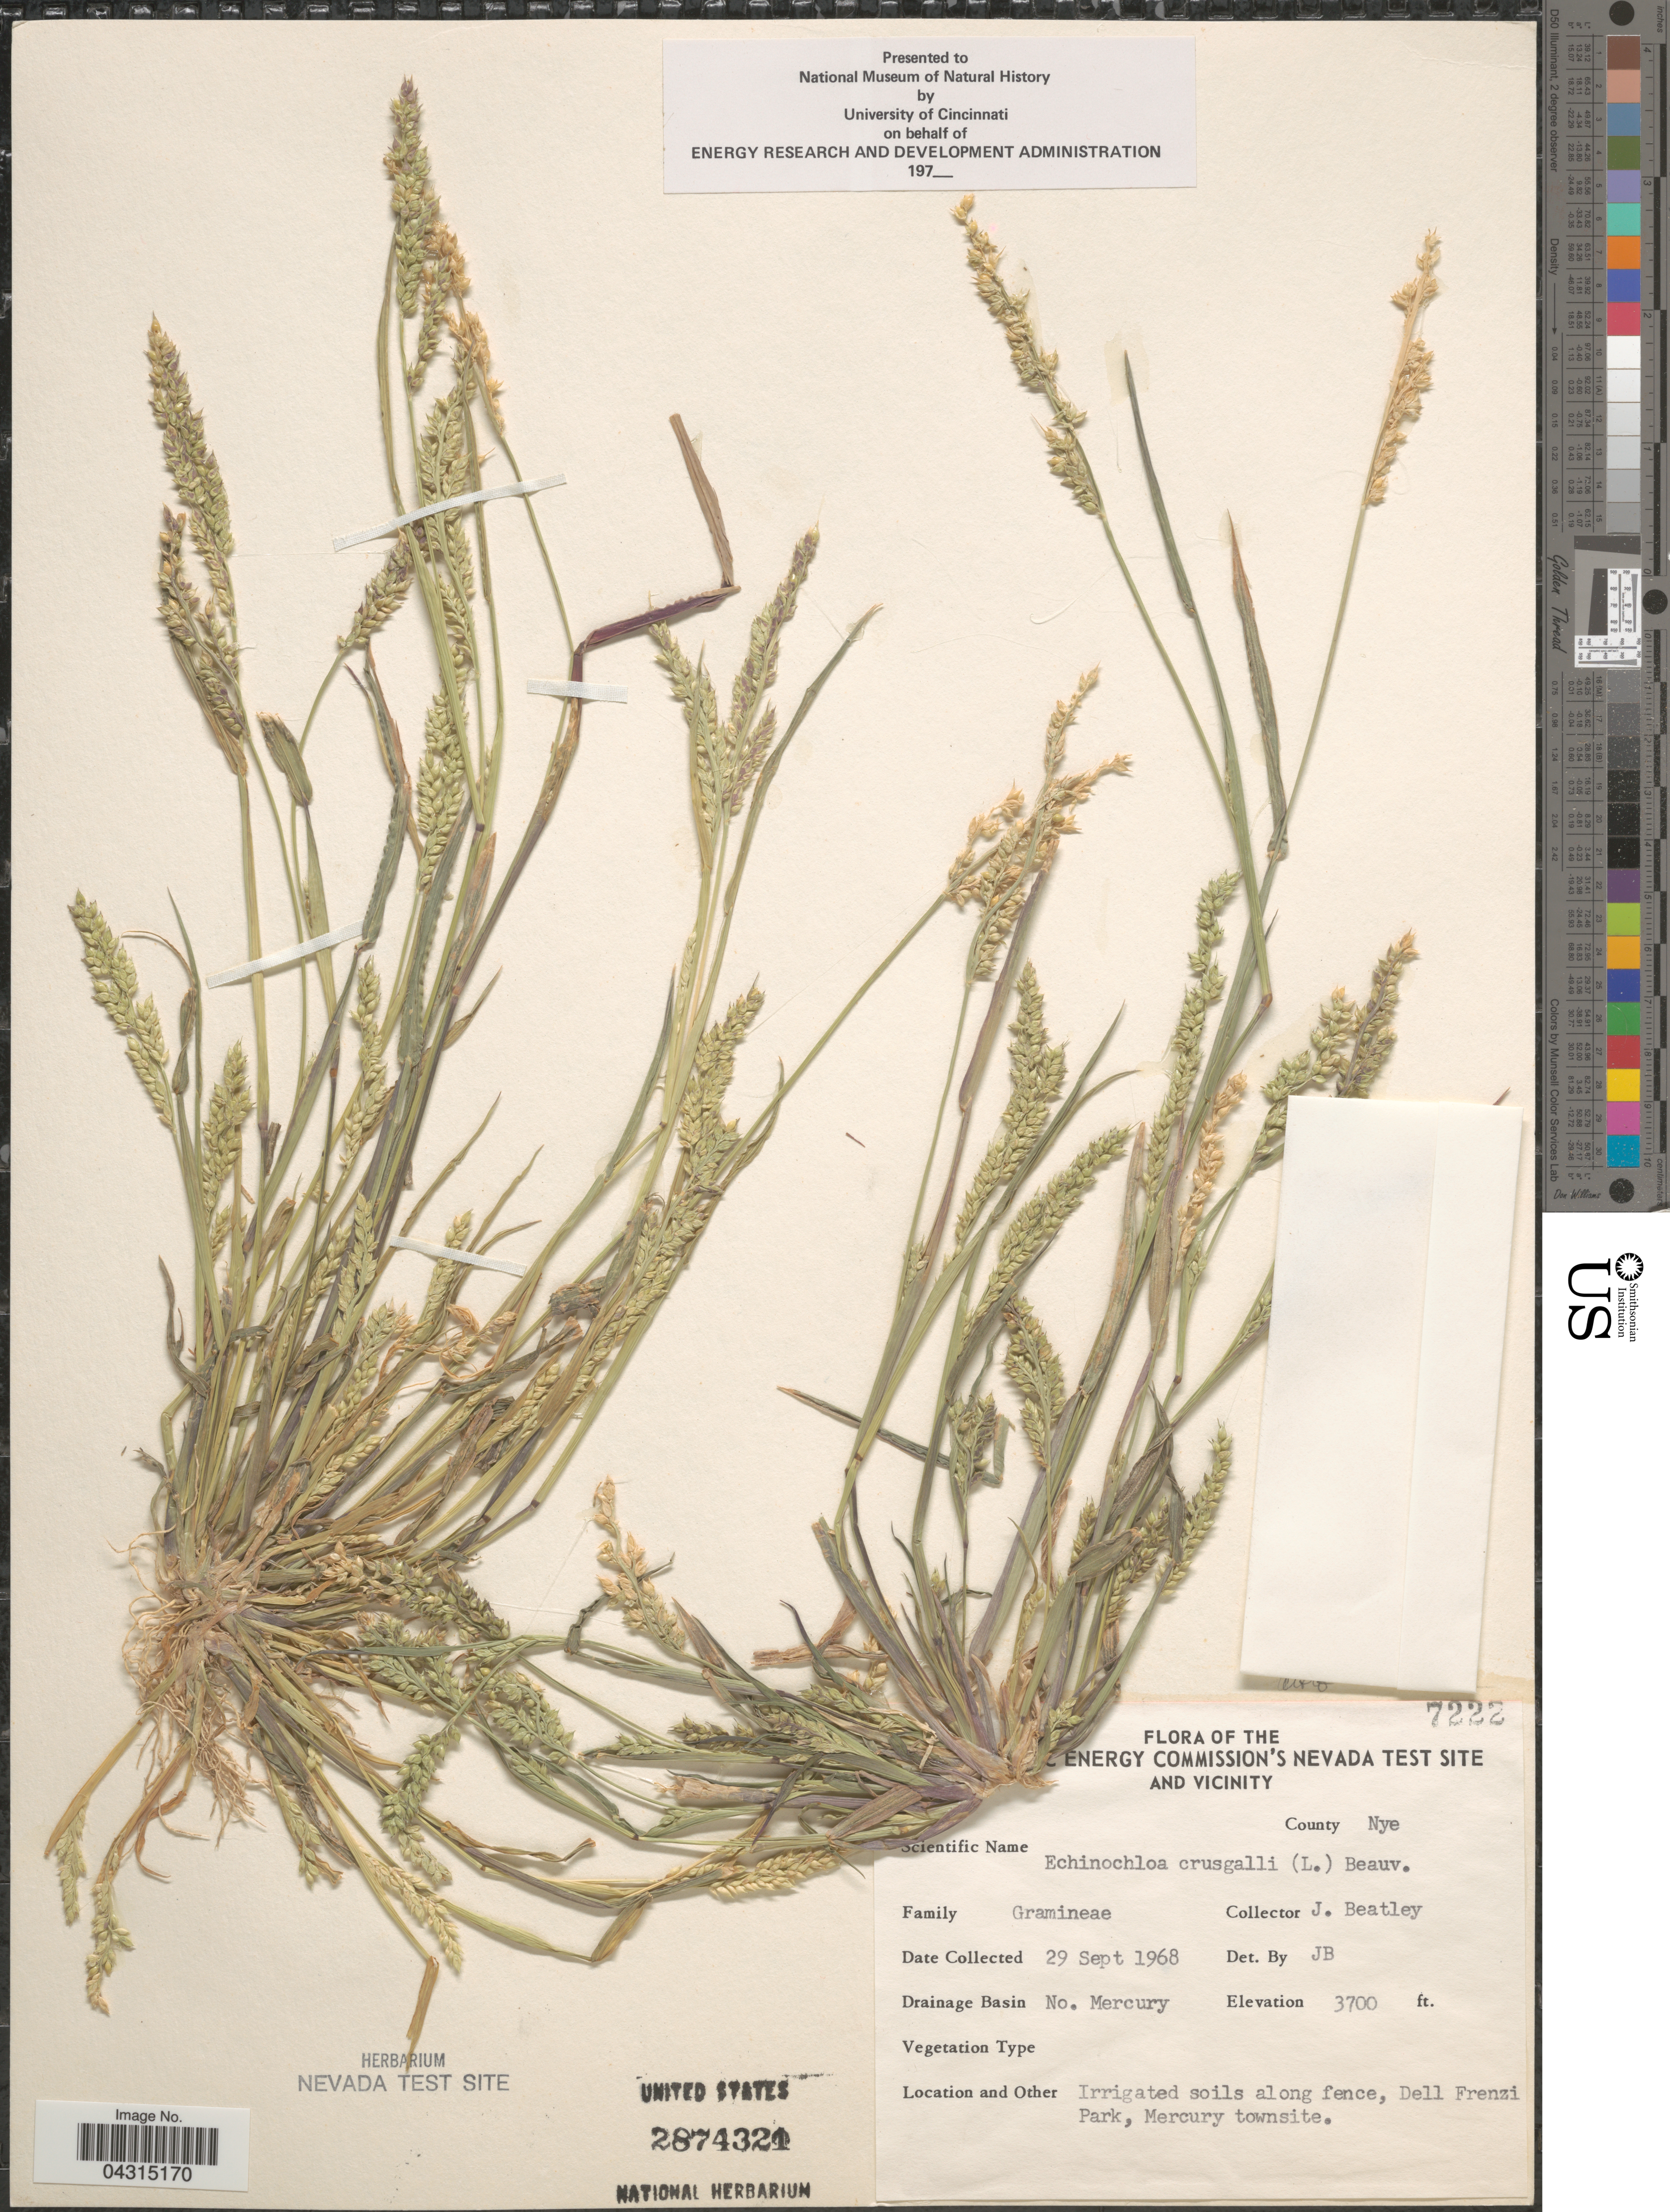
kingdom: Plantae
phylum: Tracheophyta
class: Liliopsida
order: Poales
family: Poaceae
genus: Echinochloa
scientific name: Echinochloa crus-galli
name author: (L.) P. Beauv.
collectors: J. C. Beatley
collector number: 7222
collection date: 1968-09-29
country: United States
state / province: Nevada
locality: USA Atomic Energy Commission's Nevada Test Site and vicinity. County Nye. Drainage Basin No. Mercury. Irrigated soils along fence, Dell Frenzi Park, Mercury townsite.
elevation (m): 1128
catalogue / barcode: US 2874321